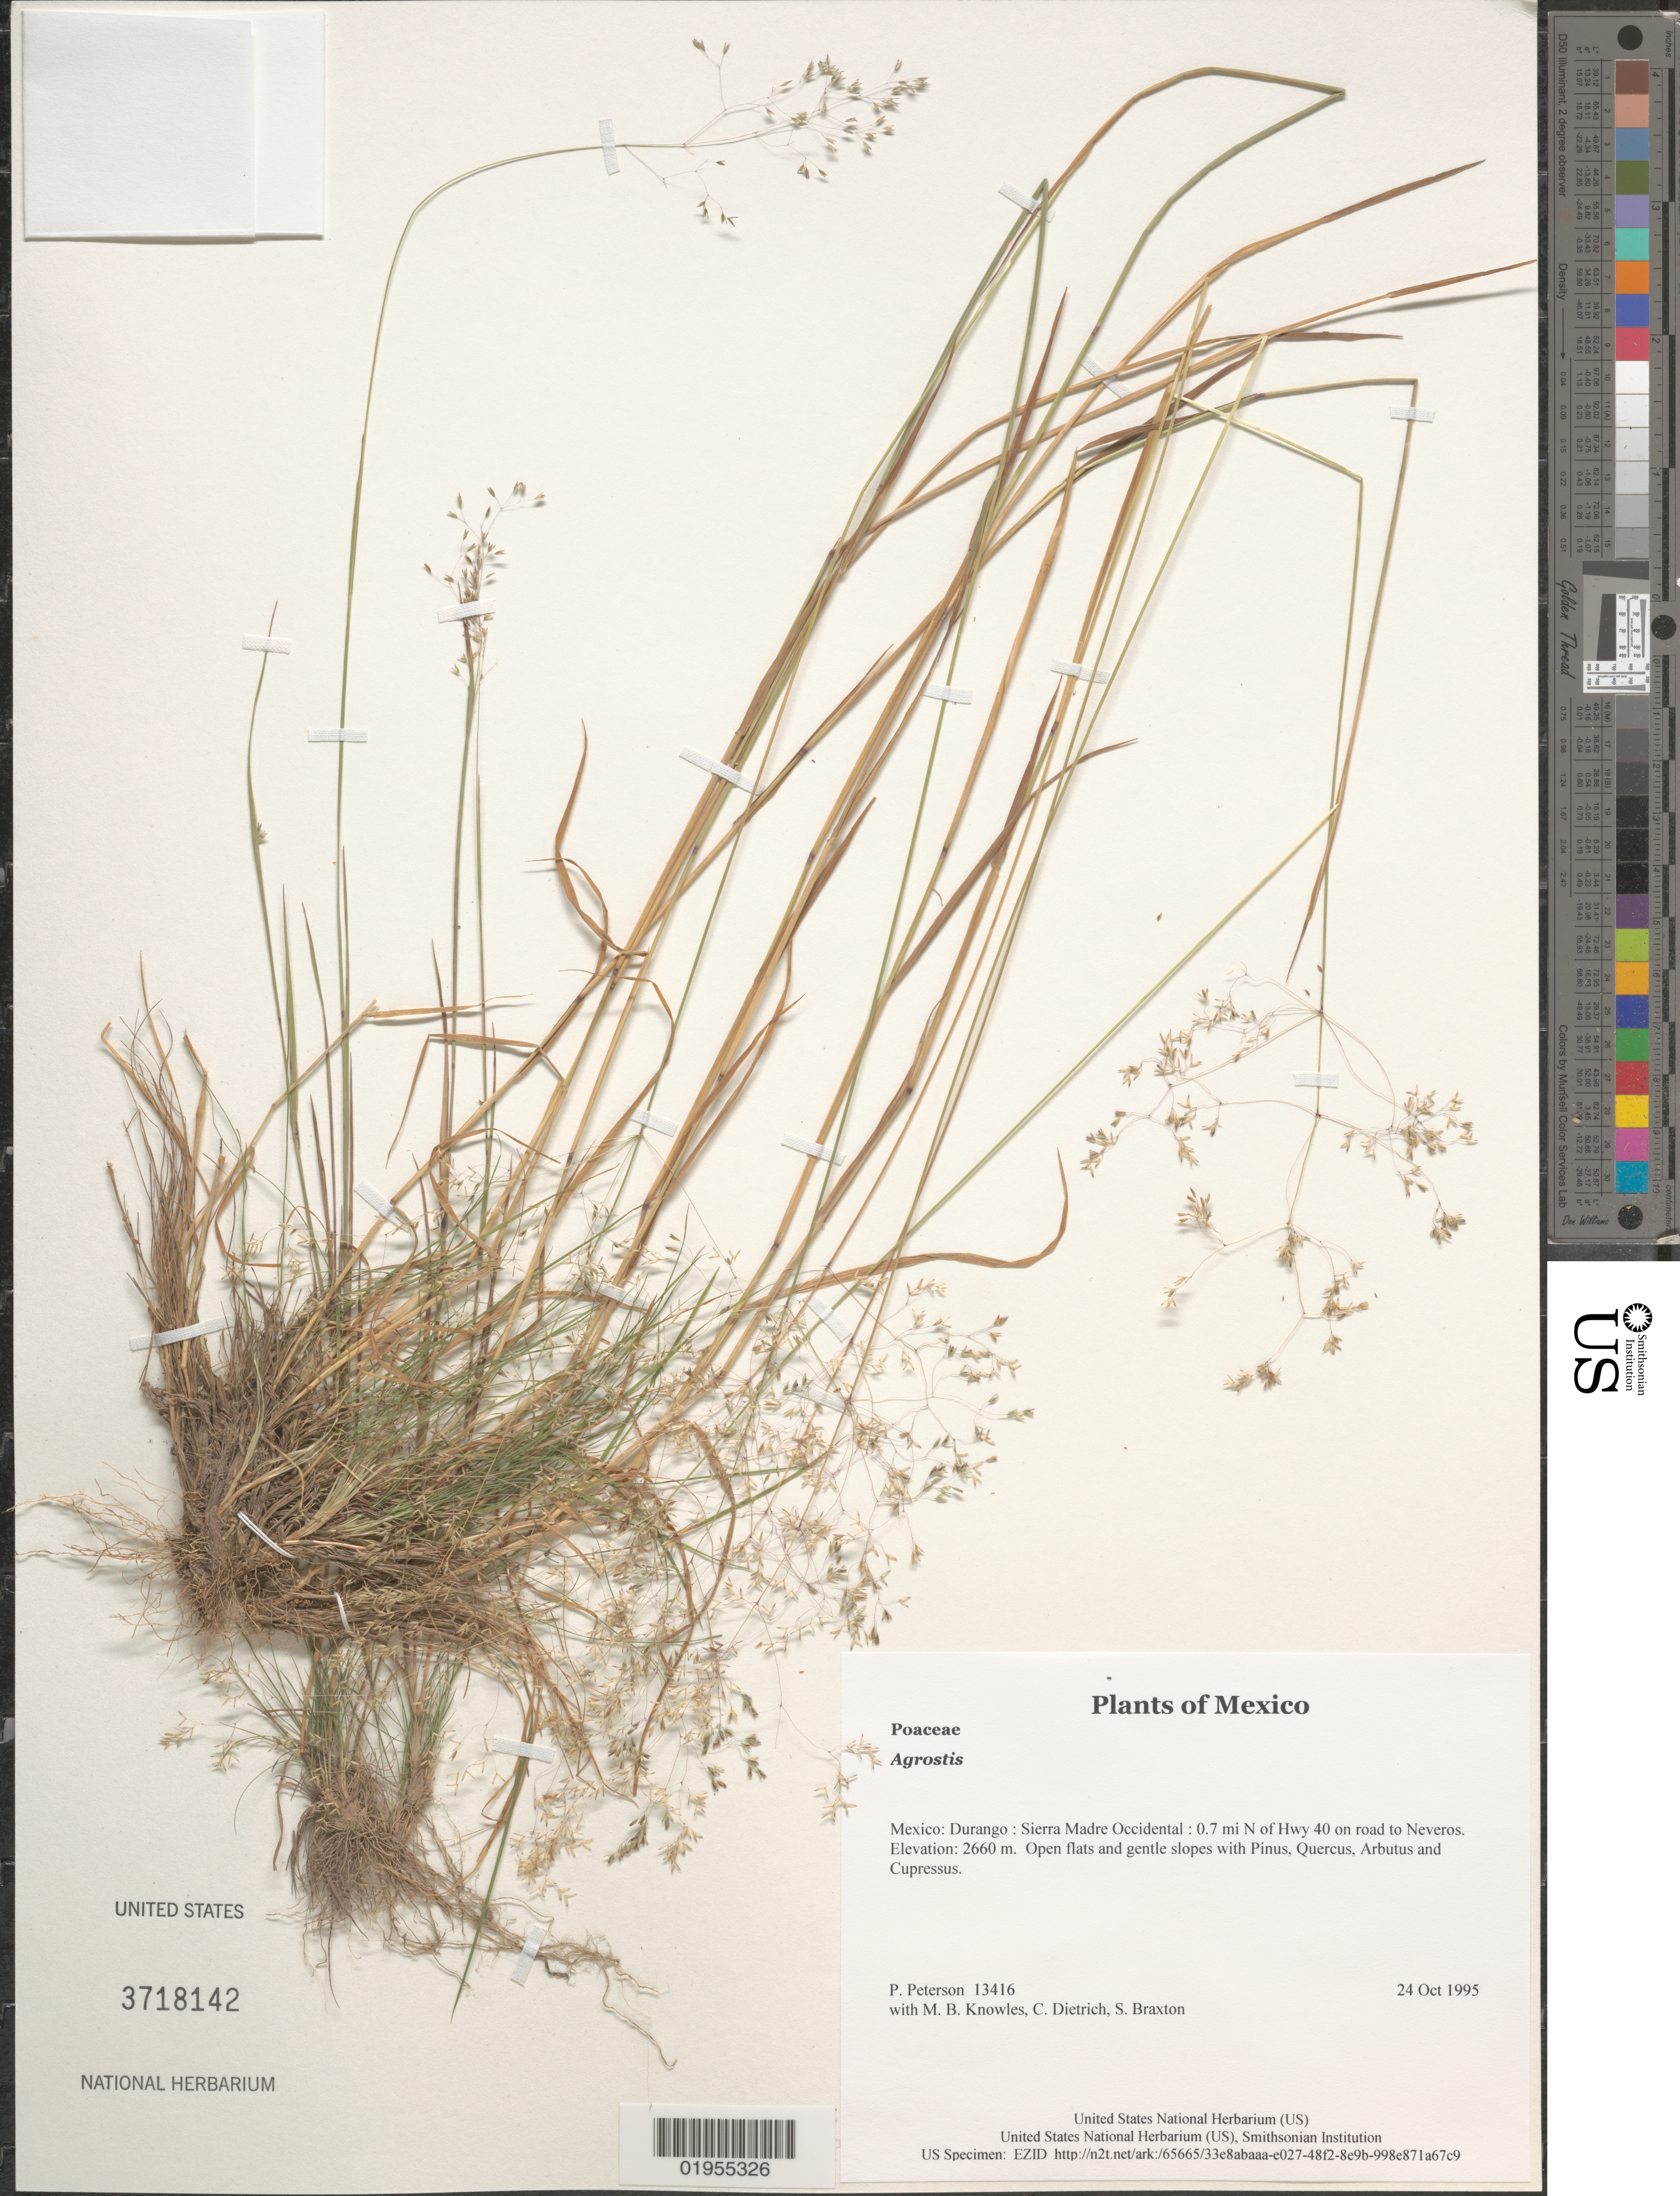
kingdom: Plantae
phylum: Tracheophyta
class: Liliopsida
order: Poales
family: Poaceae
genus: Agrostis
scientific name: Agrostis sp.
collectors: P. M. Peterson, M. B. Knowles, C. Dietrich & S. Braxton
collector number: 13416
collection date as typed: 24 Oct 1995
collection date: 1995-10-24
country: Mexico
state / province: Durango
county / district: Sierra Madre Occidental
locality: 0.7 mi N of Hwy 40 on road to Neveros.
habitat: Open flats and gentle slopes with Pinus, Quercus, Arbutus and Cupressus.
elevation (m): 2660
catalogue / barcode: US 3718142